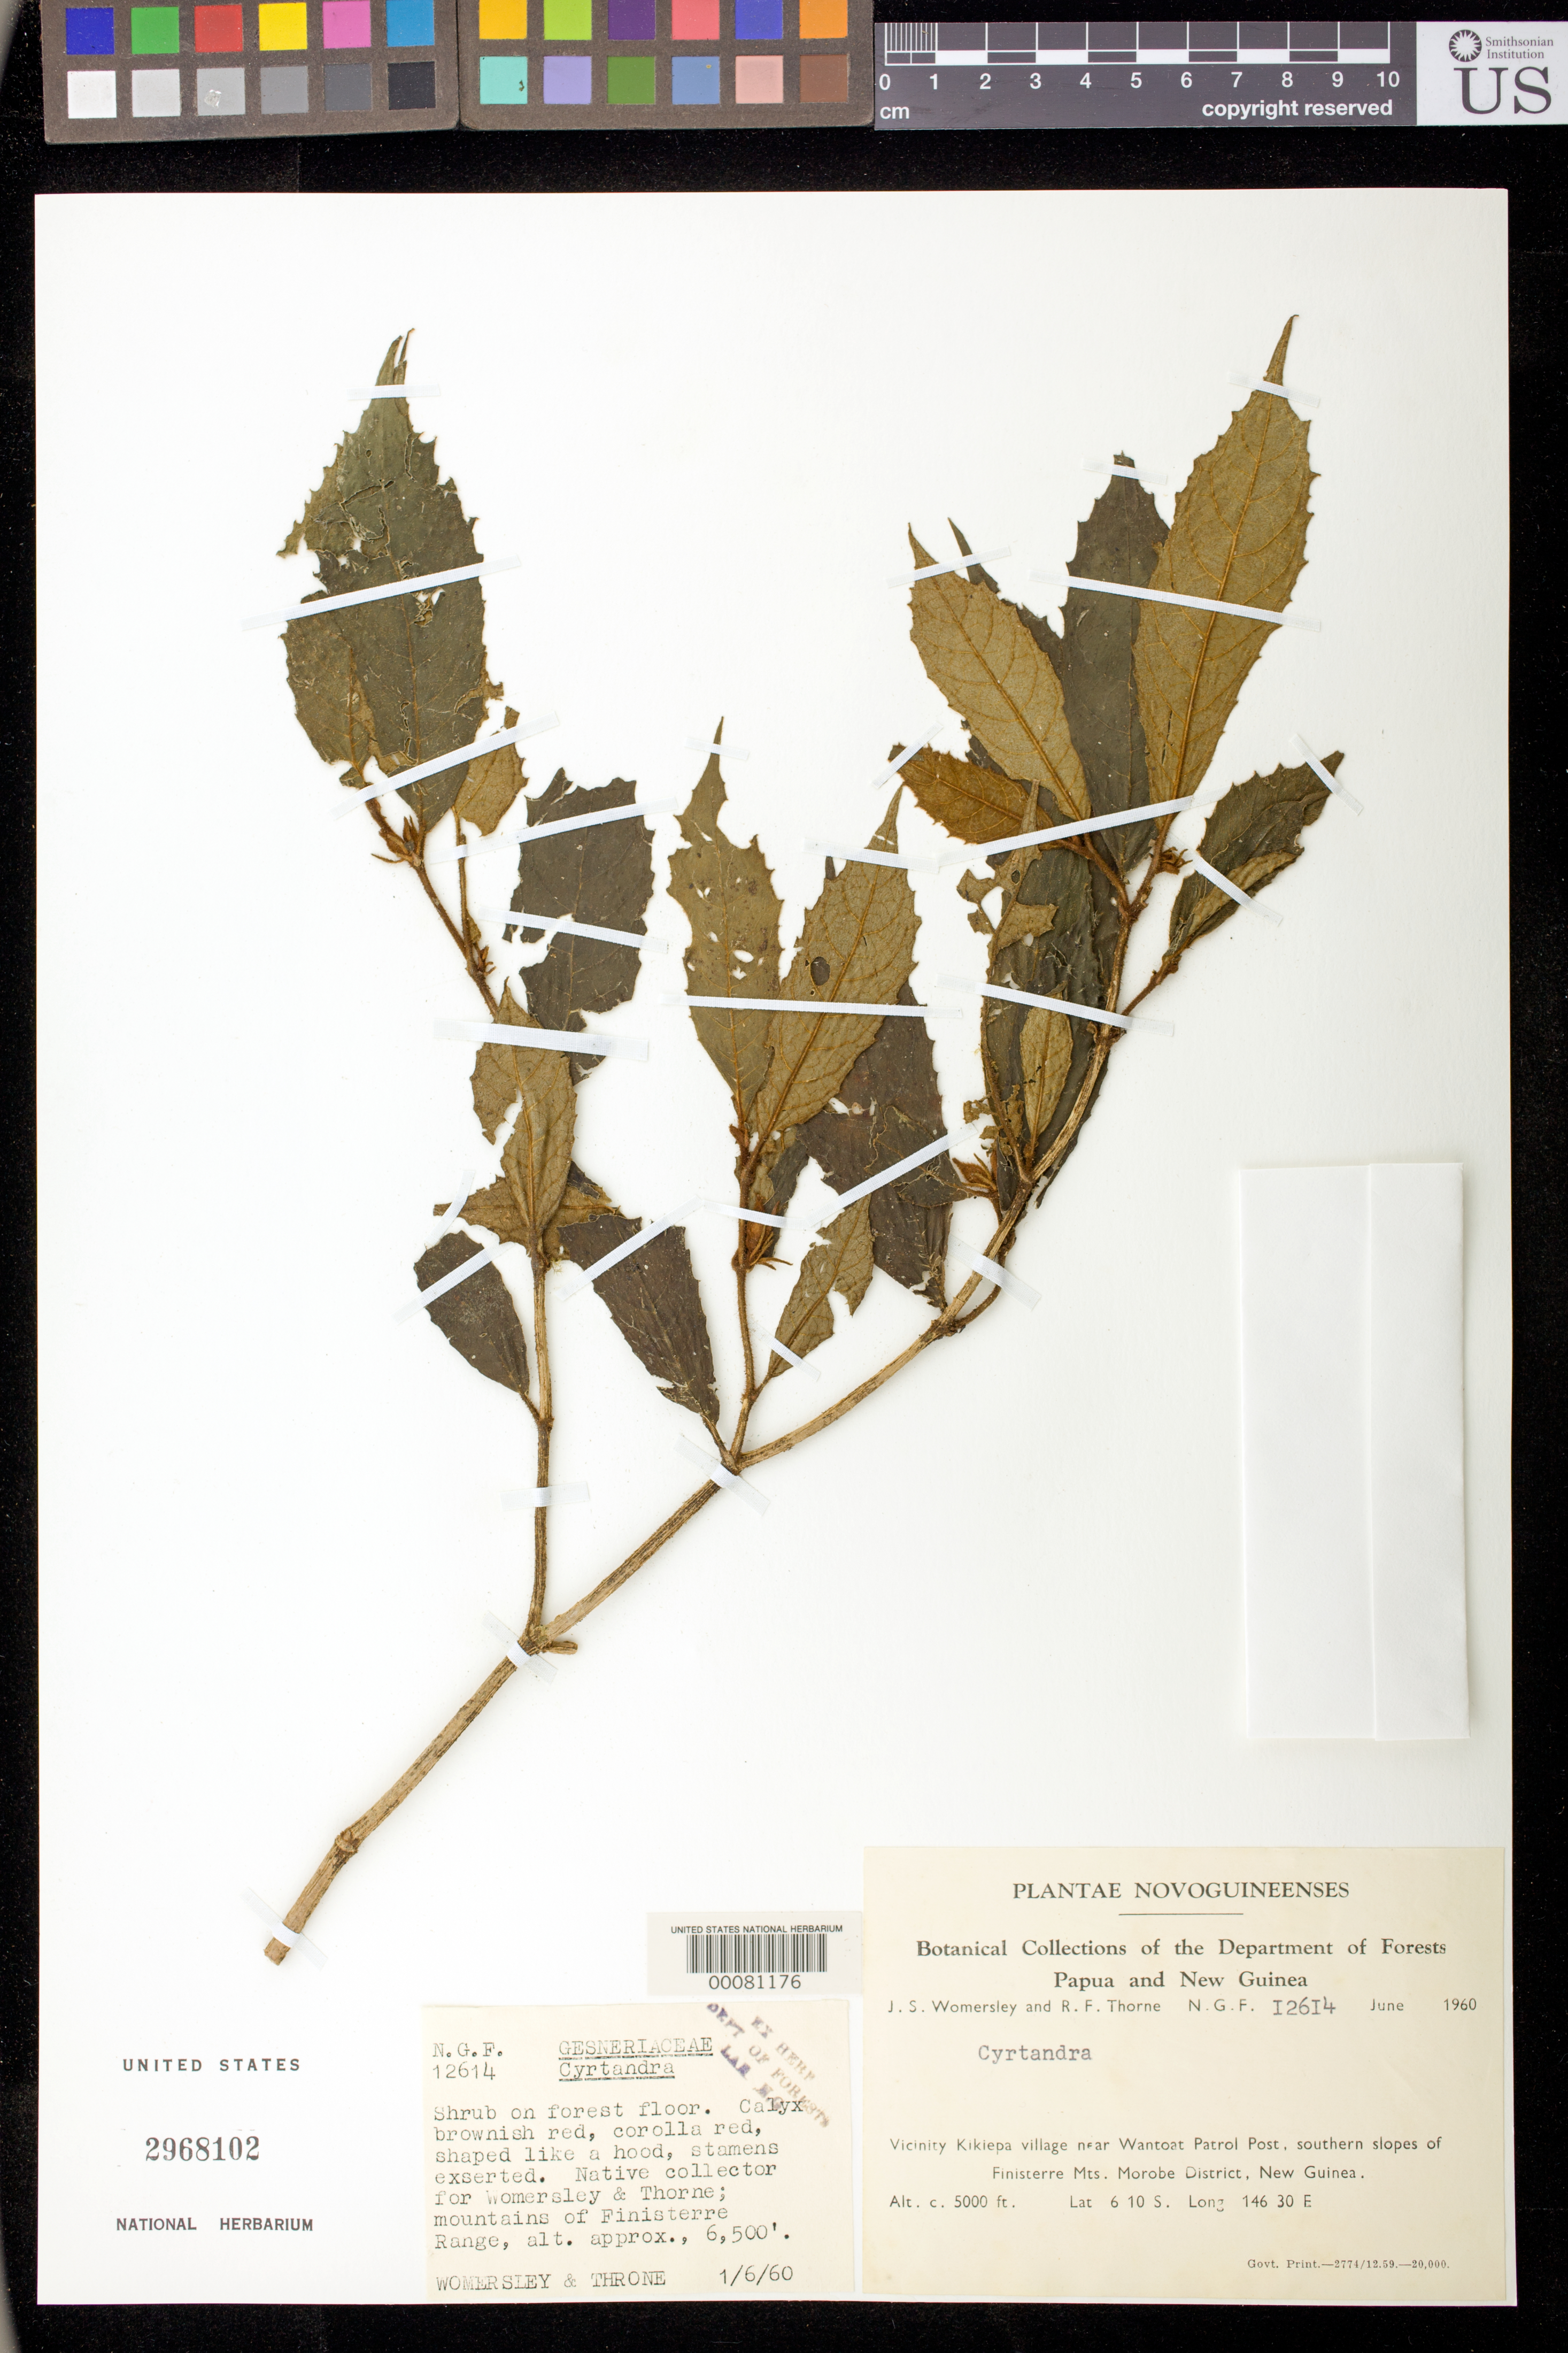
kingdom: Plantae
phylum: Tracheophyta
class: Magnoliopsida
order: Lamiales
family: Gesneriaceae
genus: Cyrtandra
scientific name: Cyrtandra sp.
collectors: Native collector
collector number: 12614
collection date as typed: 01 Jun 1960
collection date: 1960-06-01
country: Papua New Guinea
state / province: Morobe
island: New Guinea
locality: Vicinity kikiepa village near wantoat patrol post, southern slopes of finisterre mts, morobe district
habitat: Shrub on forest floor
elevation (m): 1524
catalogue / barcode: US 2968102